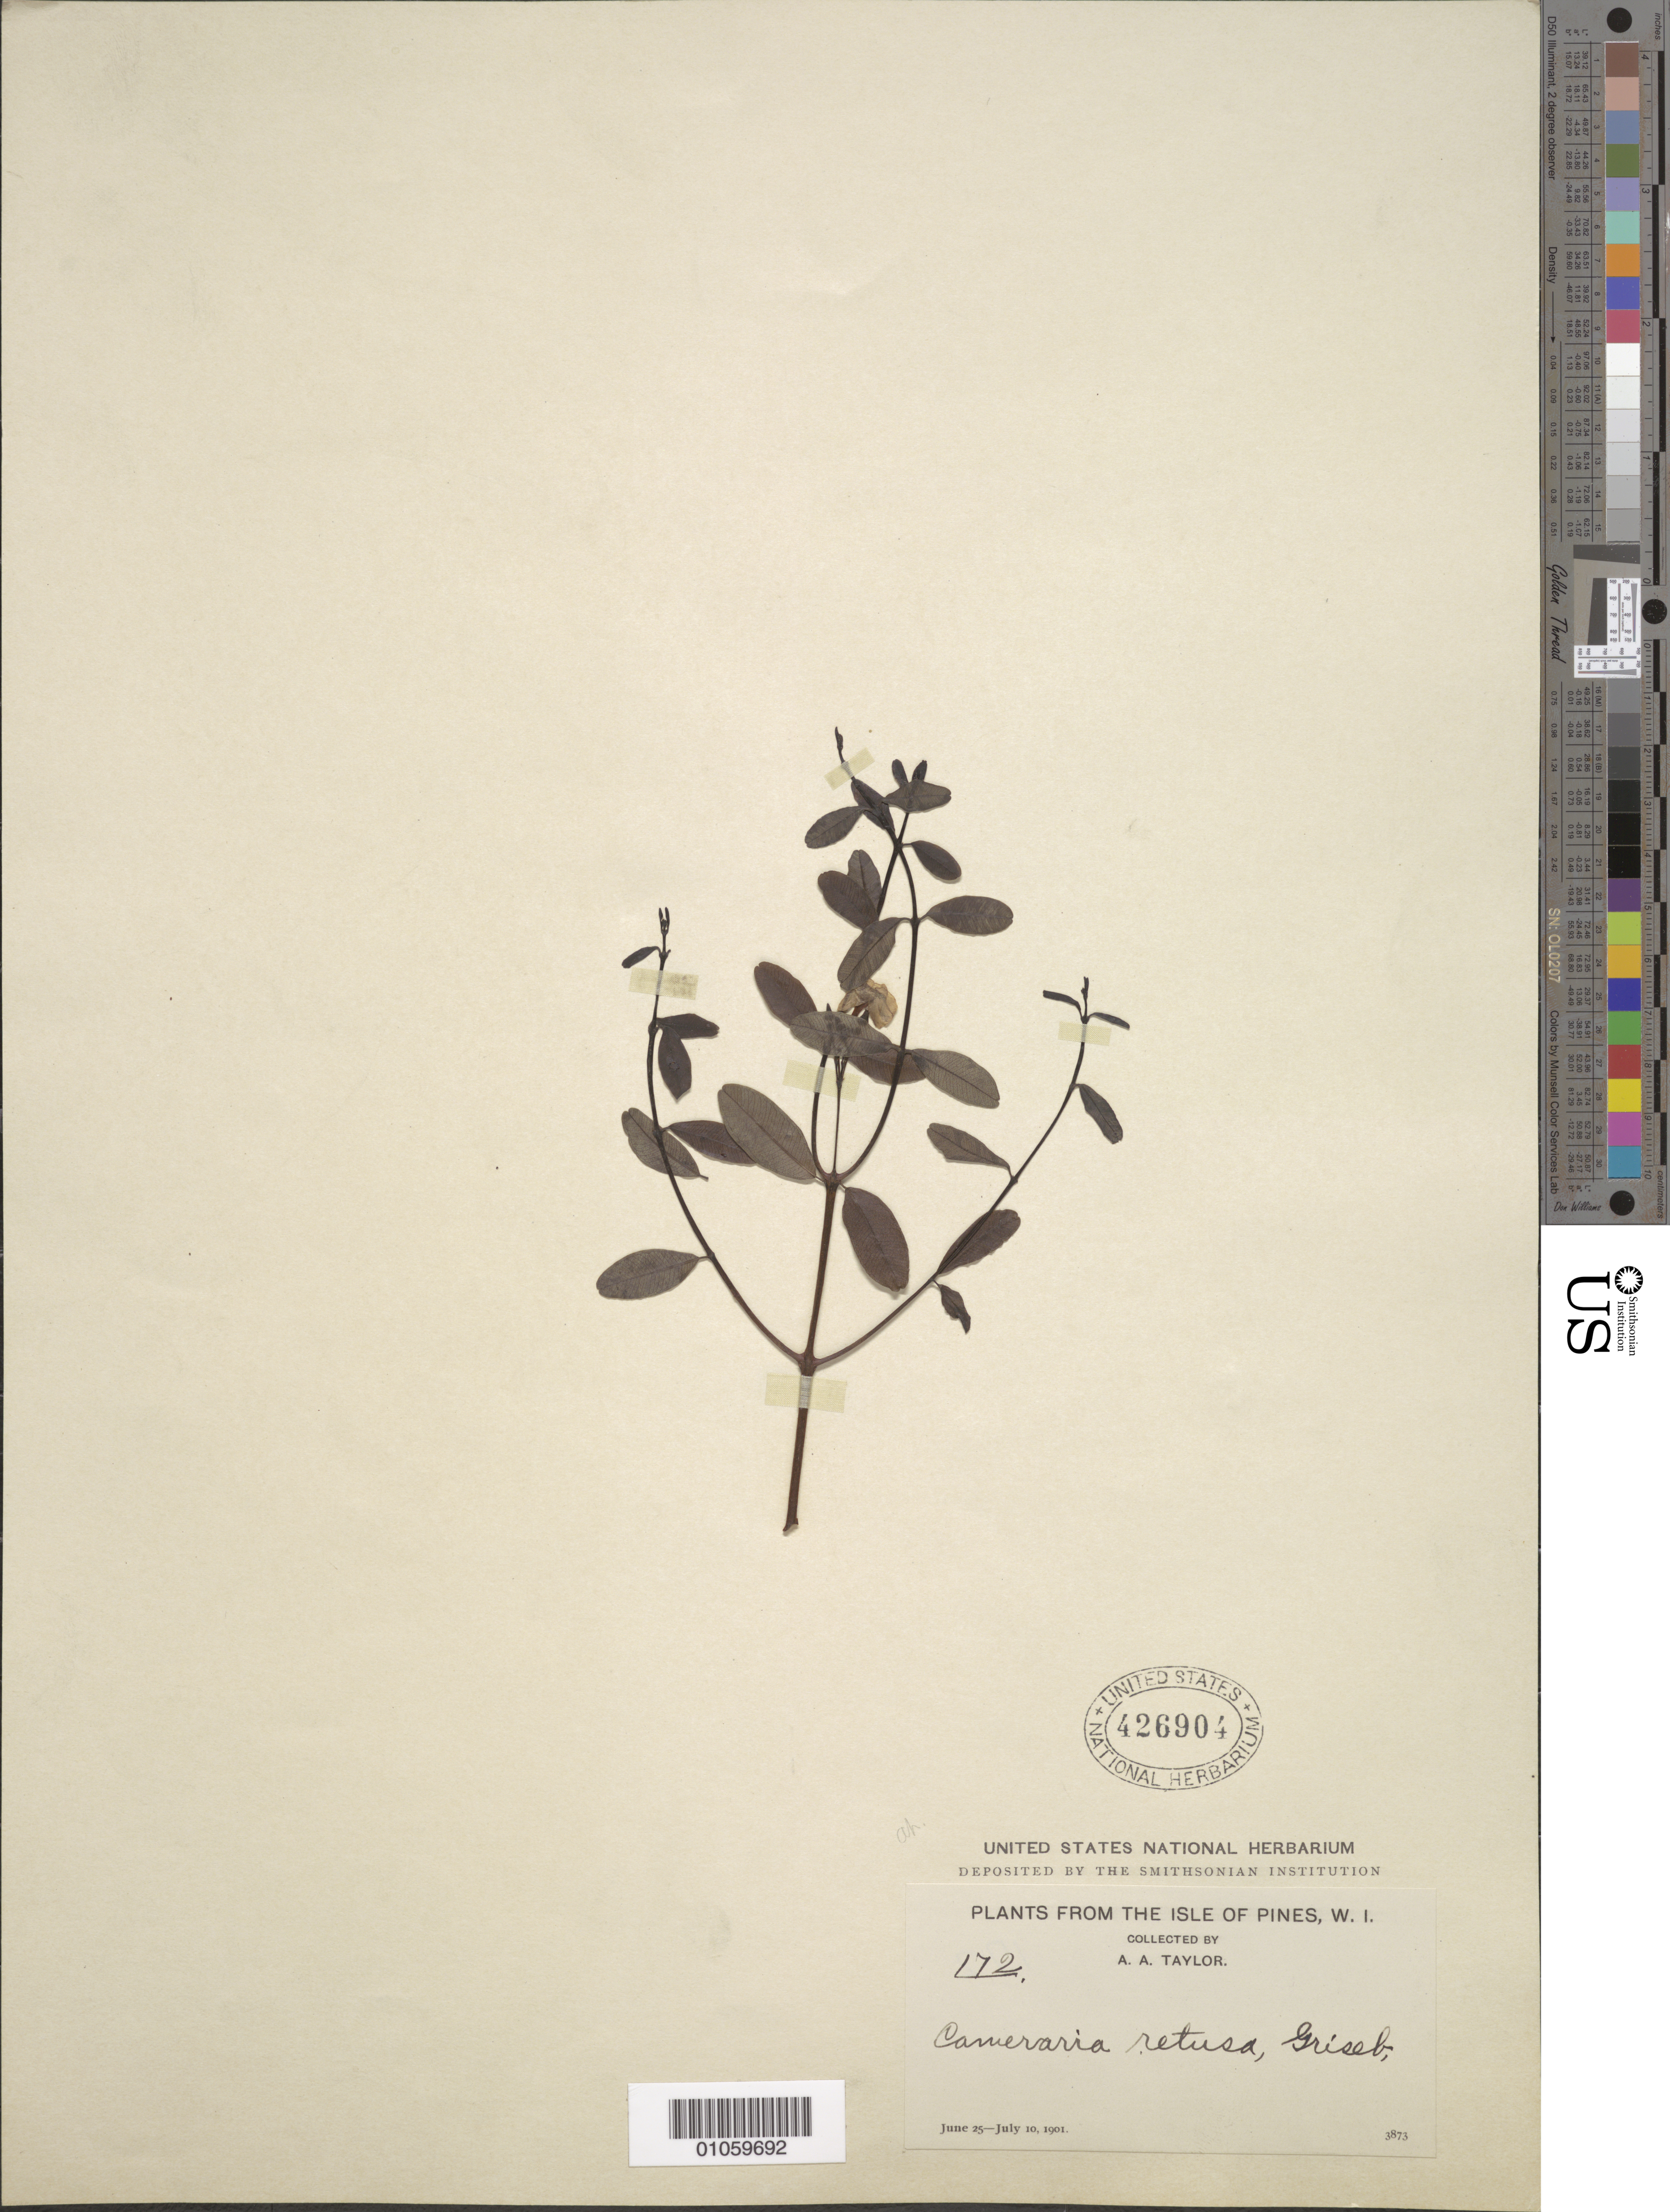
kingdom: Plantae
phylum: Tracheophyta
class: Magnoliopsida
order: Gentianales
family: Apocynaceae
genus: Cameraria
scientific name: Cameraria retusa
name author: Griseb.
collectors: A. A. Taylor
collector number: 172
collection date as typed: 25 Jun 1901 to 10 Jul 1901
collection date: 1901-06-25/1901-07-10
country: Cuba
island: Isla de la Juventud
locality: Isle of Pines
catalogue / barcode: US 426904